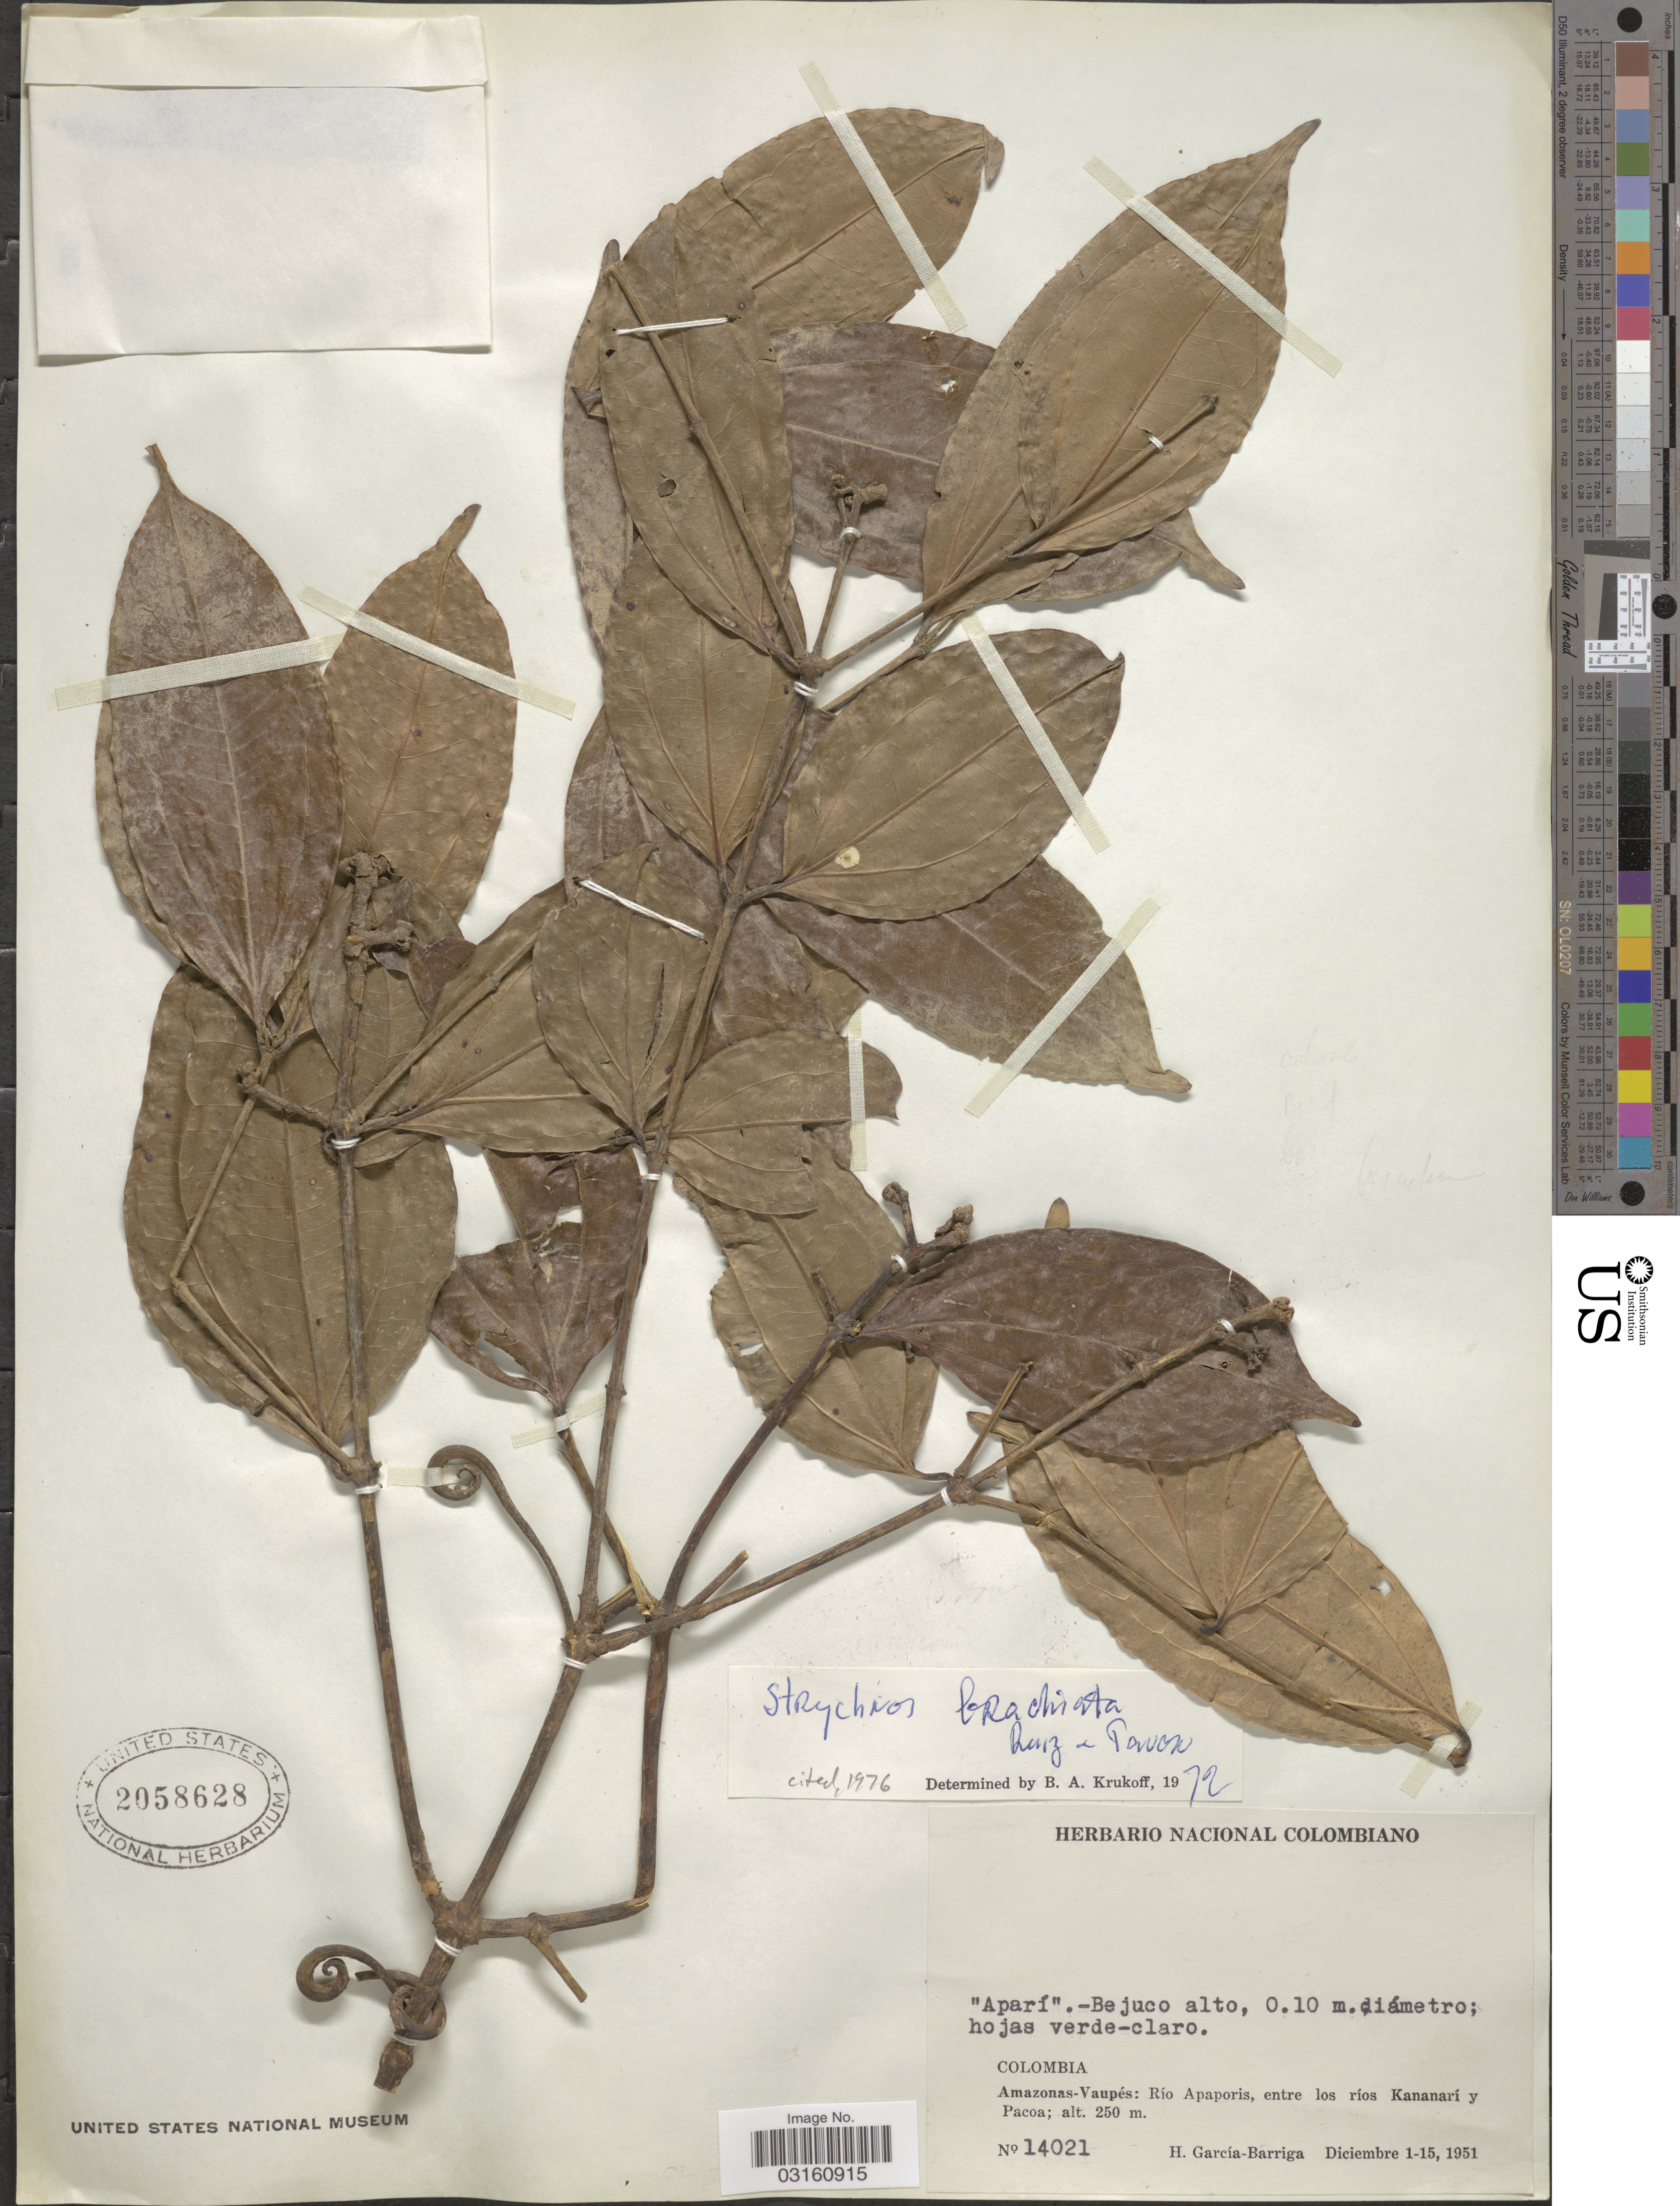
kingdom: Plantae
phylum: Tracheophyta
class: Magnoliopsida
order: Gentianales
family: Loganiaceae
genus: Strychnos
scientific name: Strychnos brachiata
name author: Ruiz & Pav.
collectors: H. García Barriga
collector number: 14021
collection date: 1951-12-01/1951-12-15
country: Colombia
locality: Amazonas-Vaupés: Río Apaporis, entre los ríos kananarí y Pacoa.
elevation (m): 250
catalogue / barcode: US 2058628